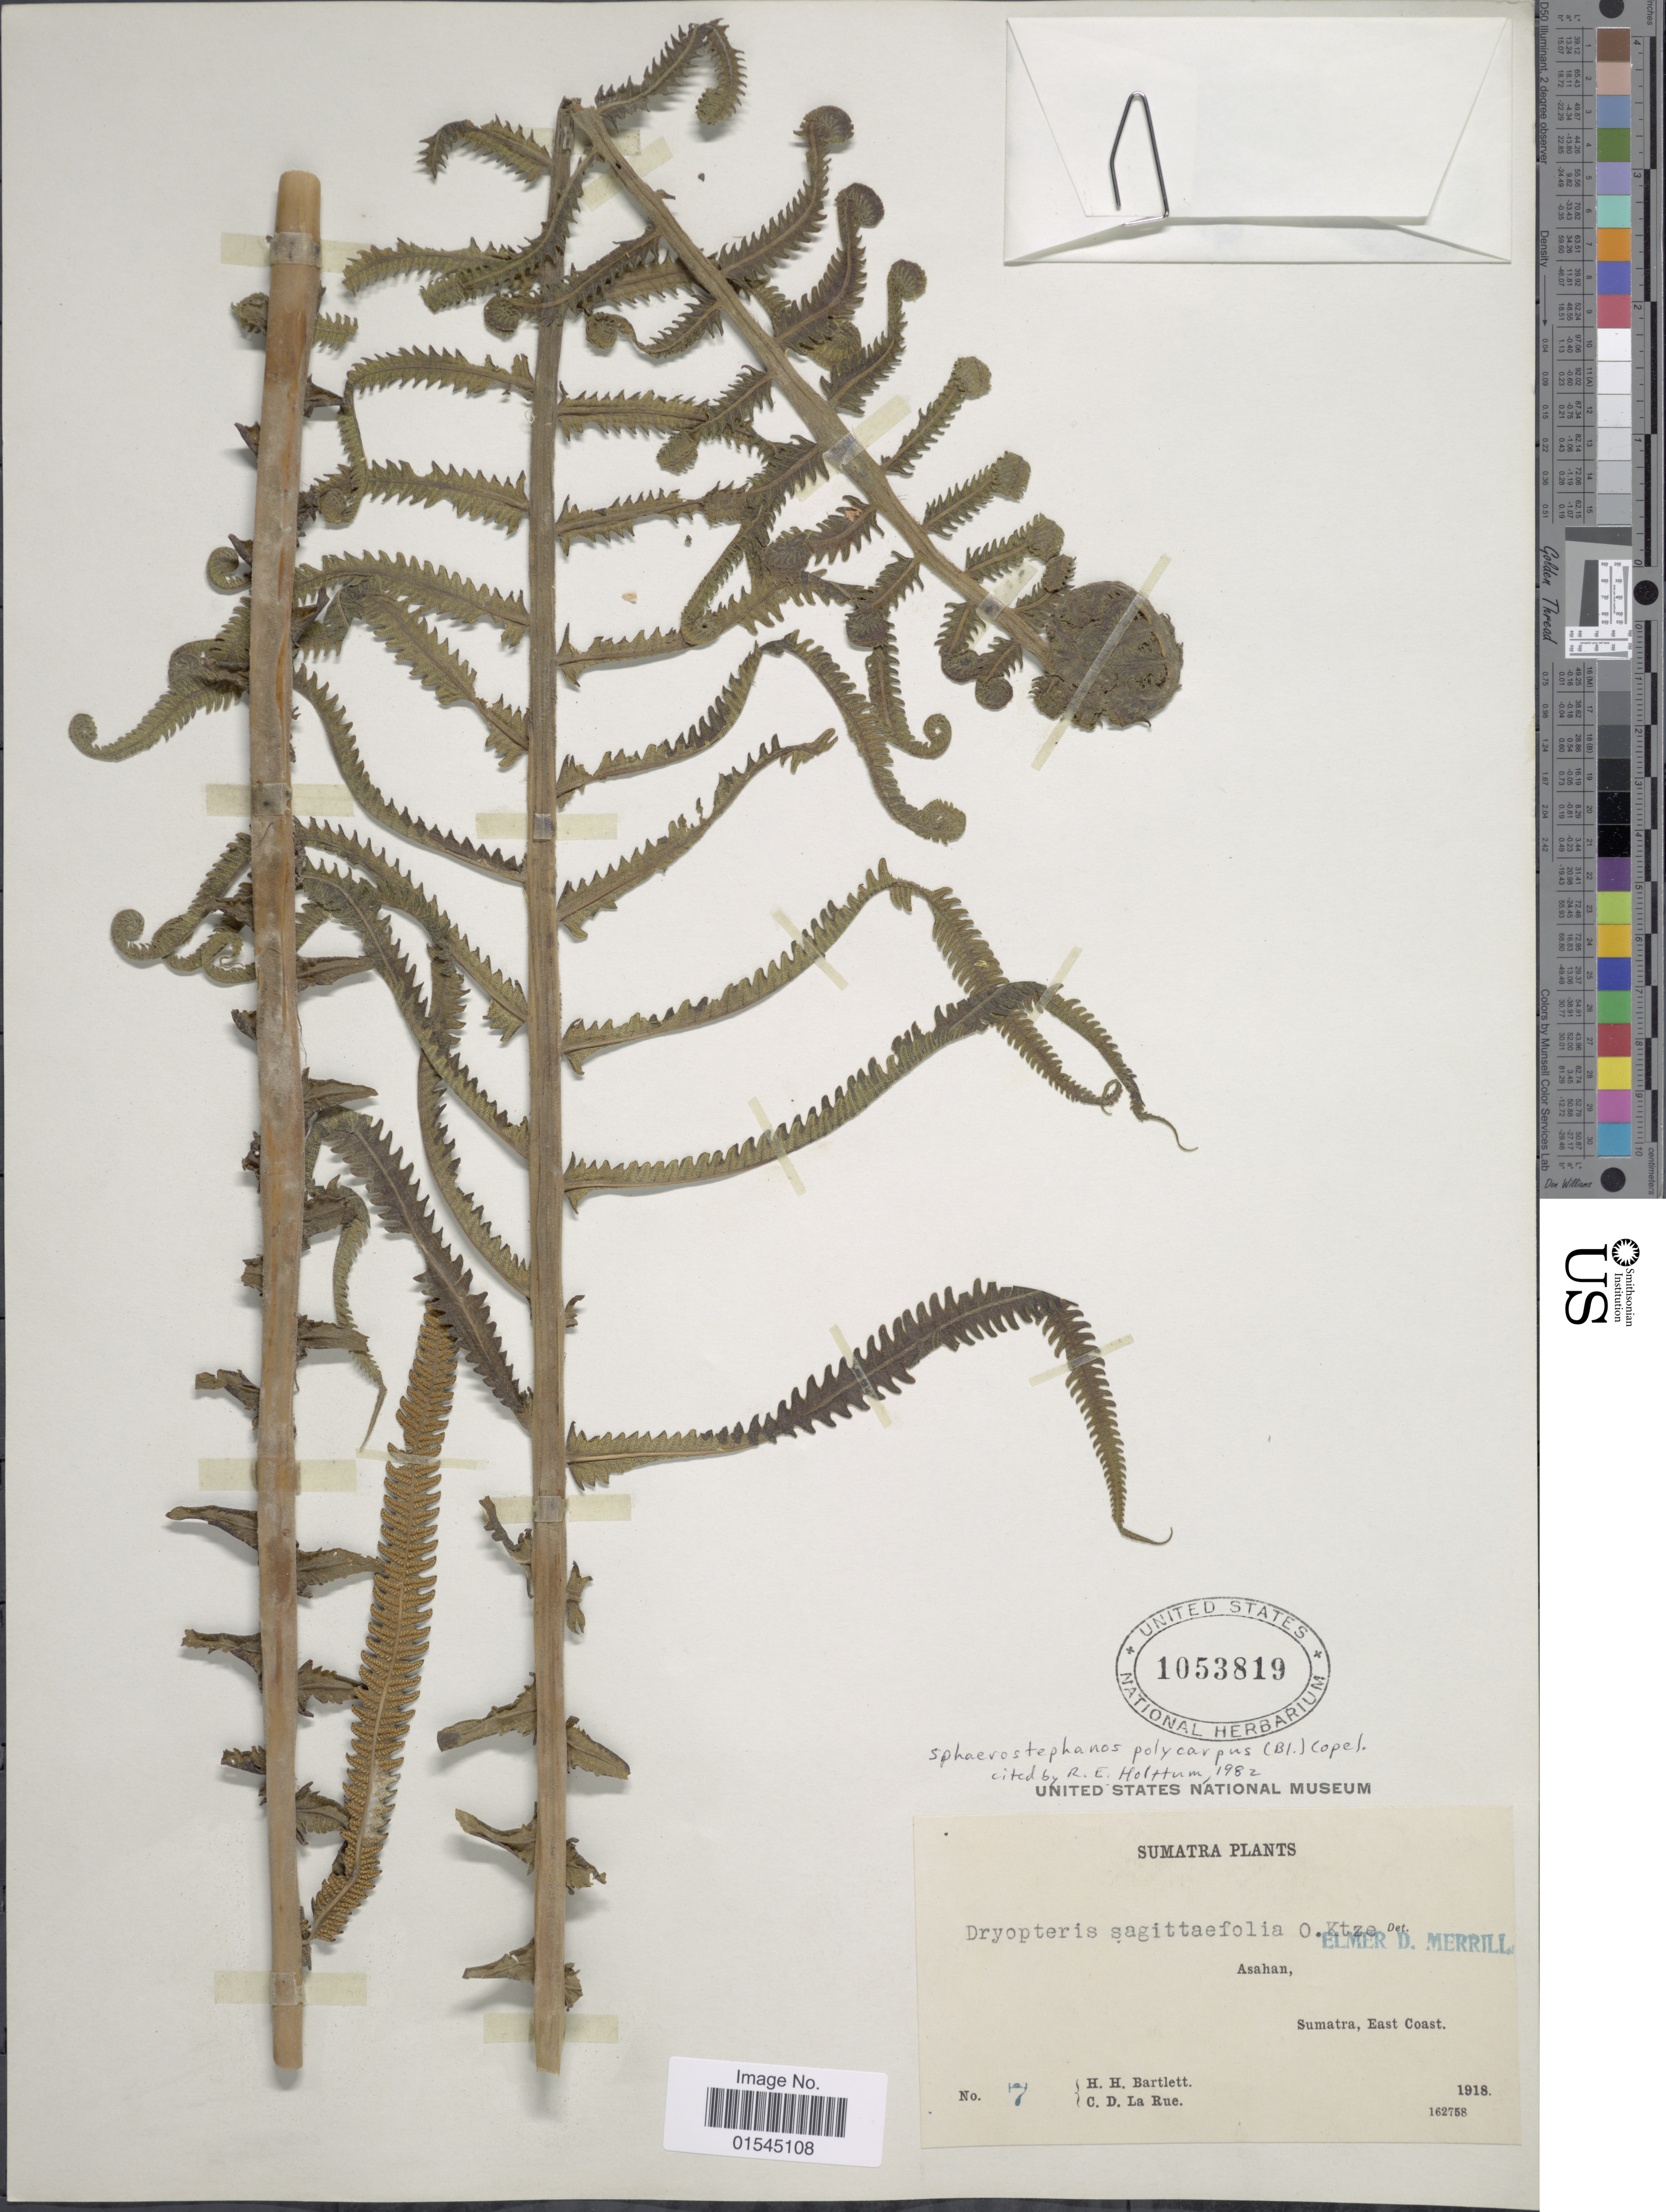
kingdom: Plantae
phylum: Tracheophyta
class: Polypodiopsida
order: Polypodiales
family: Thelypteridaceae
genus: Sphaerostephanos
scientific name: Sphaerostephanos polycarpus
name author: (Blume) Copel.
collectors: H. H. Bartlett & C. La Rue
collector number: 7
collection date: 1918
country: Indonesia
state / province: Sumatra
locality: Asahan, Sumatra, East Coast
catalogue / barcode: US 1053819